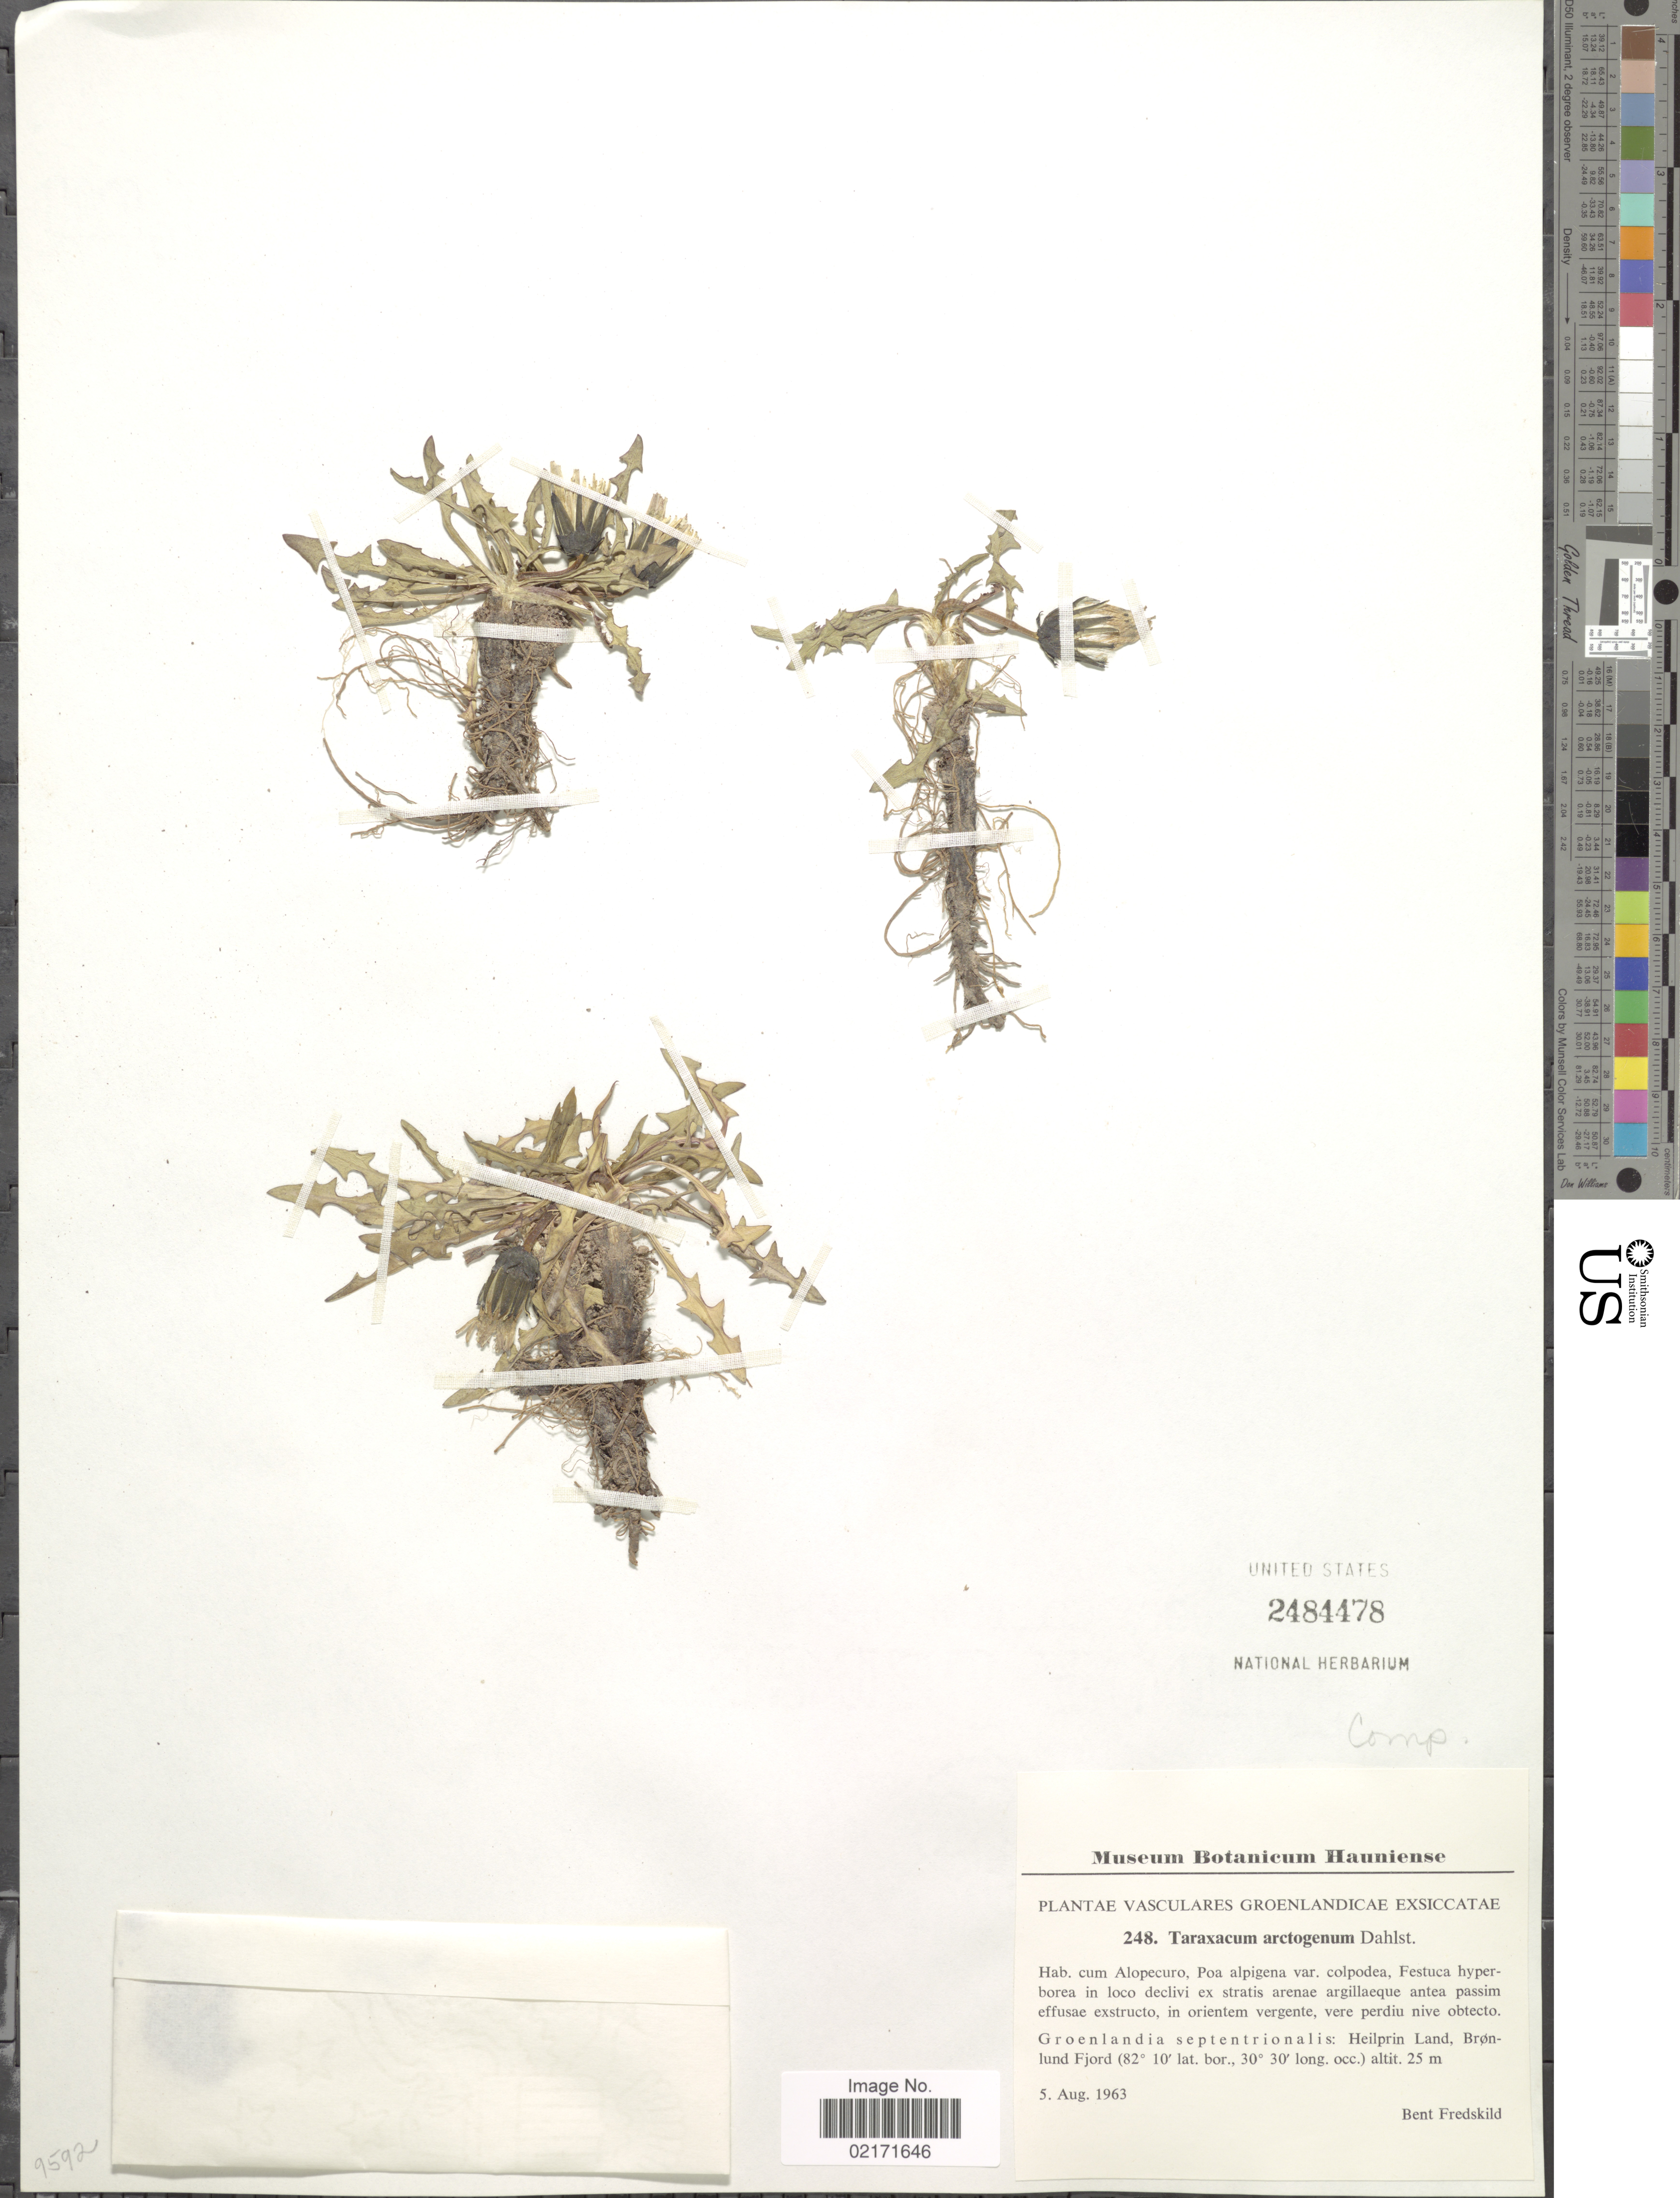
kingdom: Plantae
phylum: Tracheophyta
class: Magnoliopsida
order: Asterales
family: Asteraceae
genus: Taraxacum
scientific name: Taraxacum arctogenum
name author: Dahlst.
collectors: B. Fredskild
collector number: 248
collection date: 1963-08-05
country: Greenland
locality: Groenlandia septentrionalis: Heilprin Land, Brønlund Fjord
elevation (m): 25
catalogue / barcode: US 2484478